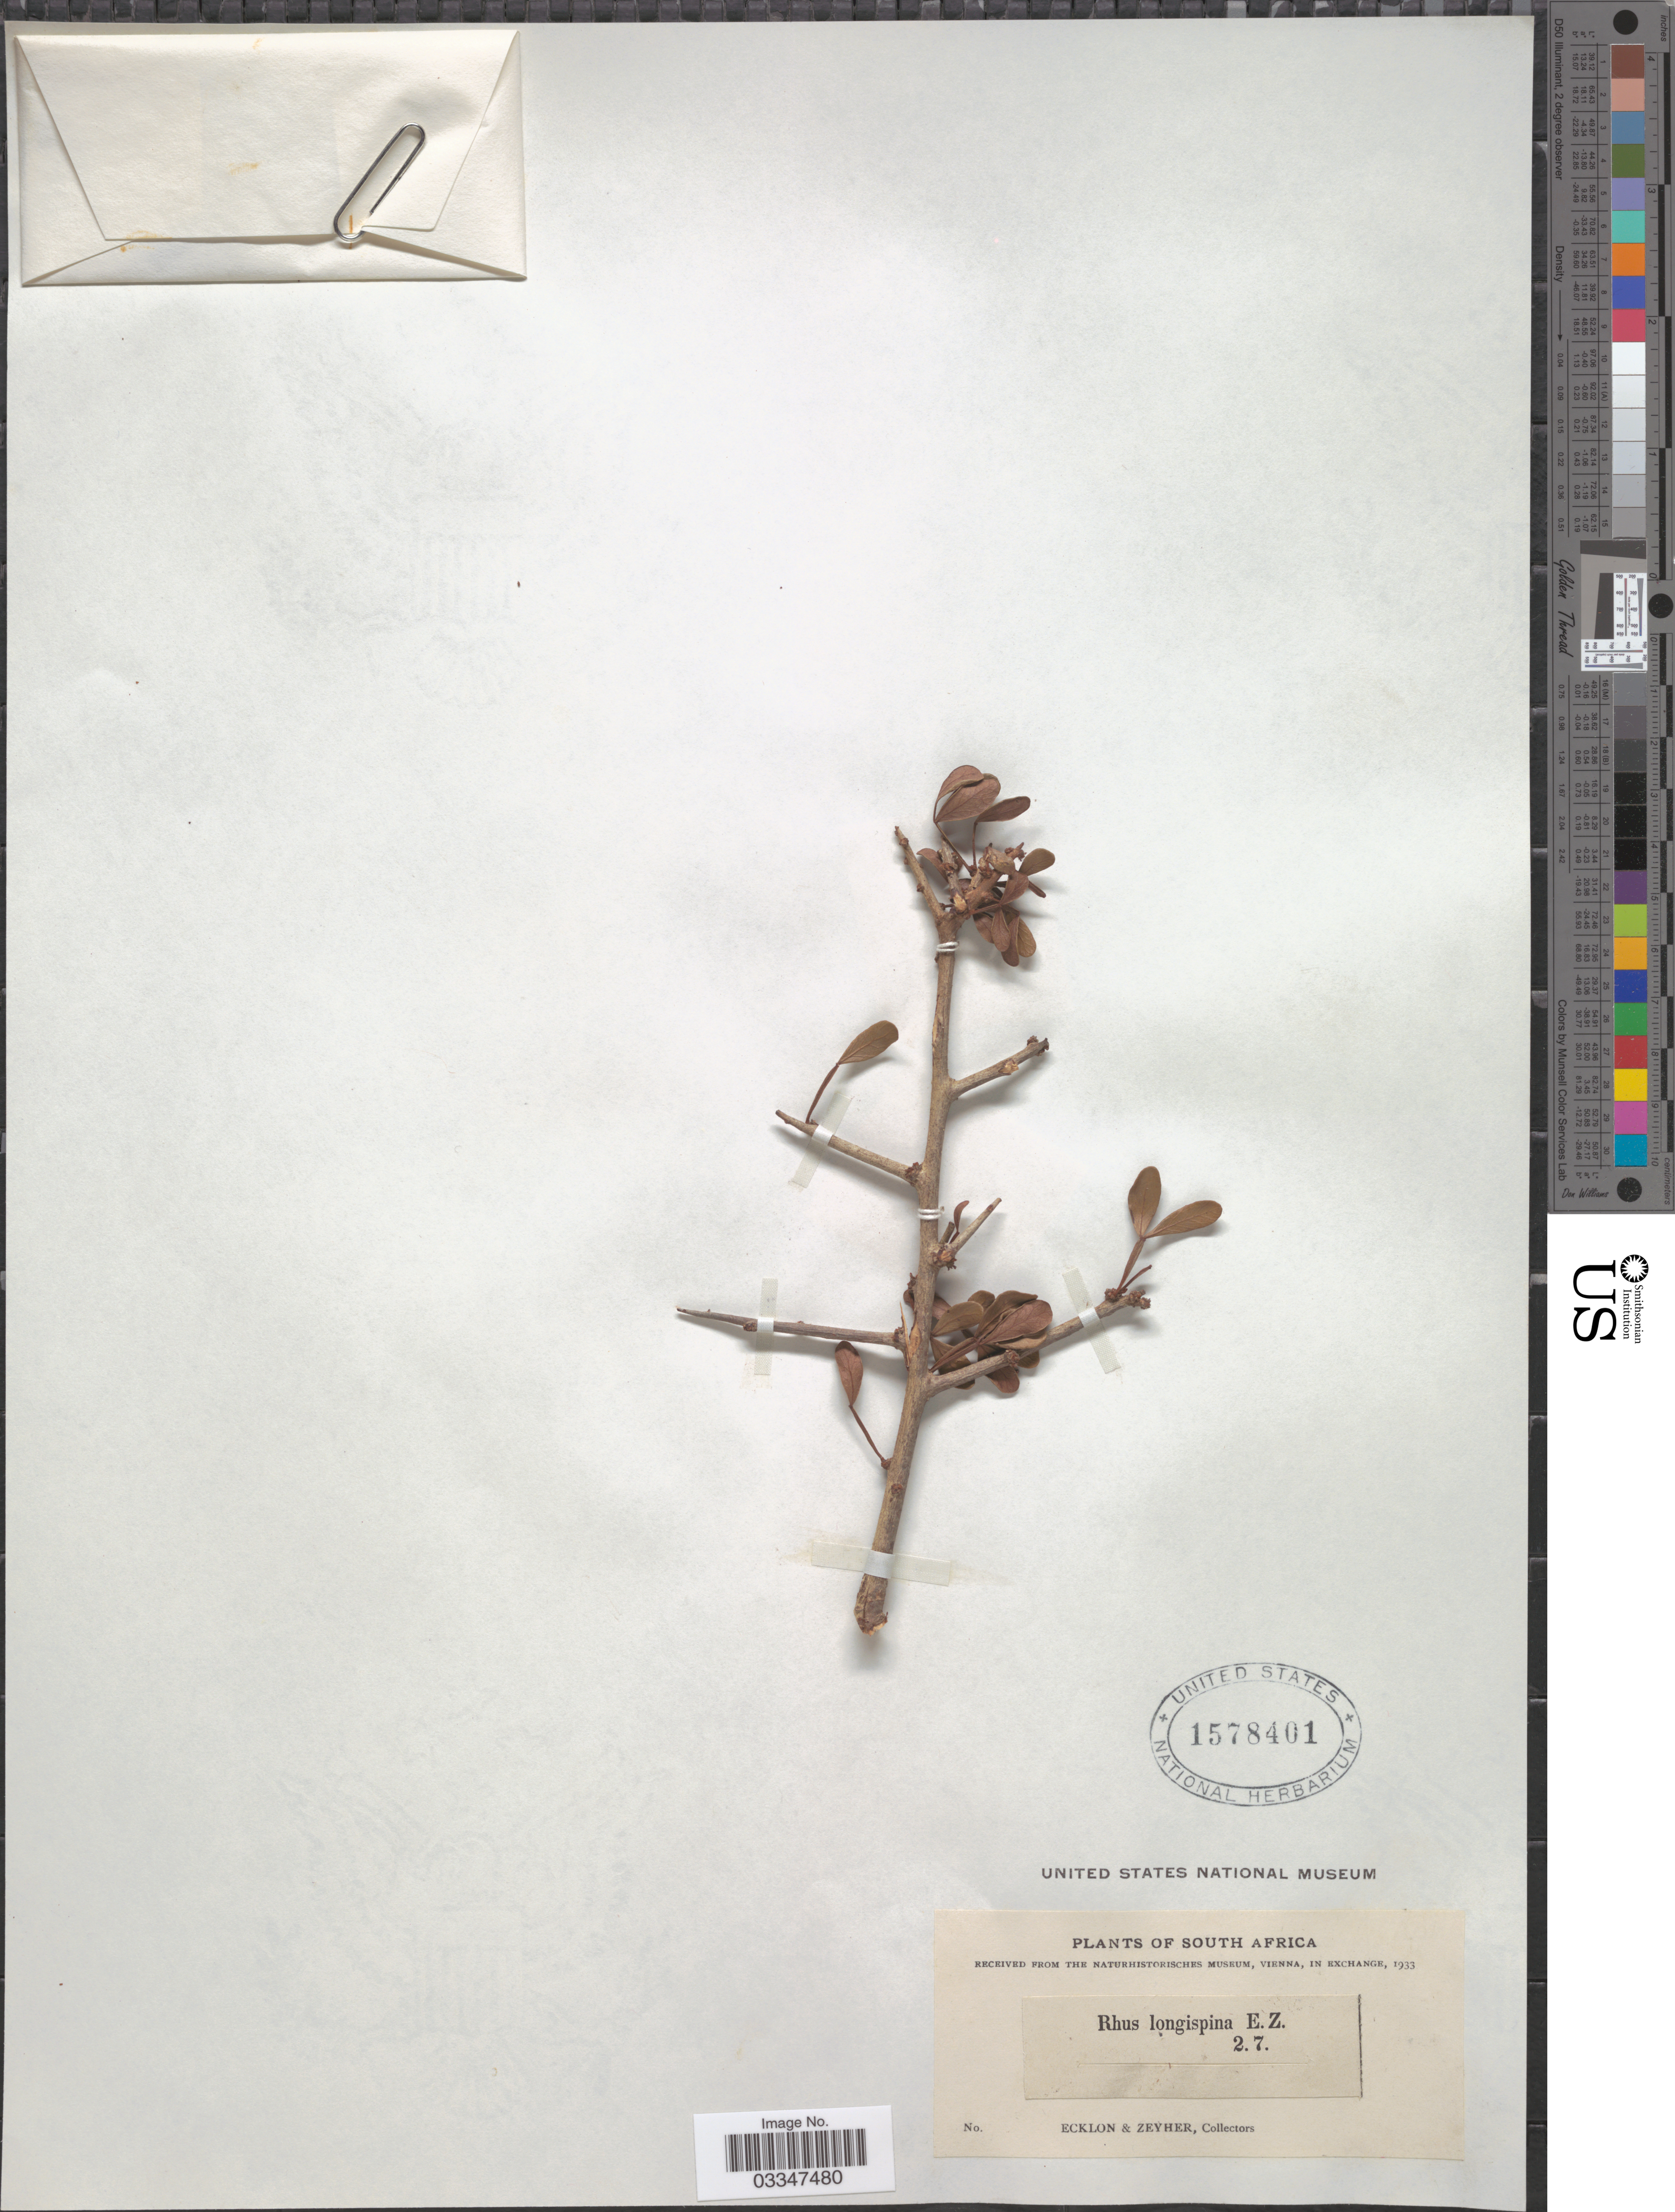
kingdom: Plantae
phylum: Tracheophyta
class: Magnoliopsida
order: Sapindales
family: Anacardiaceae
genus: Rhus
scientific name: Rhus longispina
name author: Eckl. & Zeyh.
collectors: -. Ecklon & -. Zeyher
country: South Africa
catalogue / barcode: US 1578401